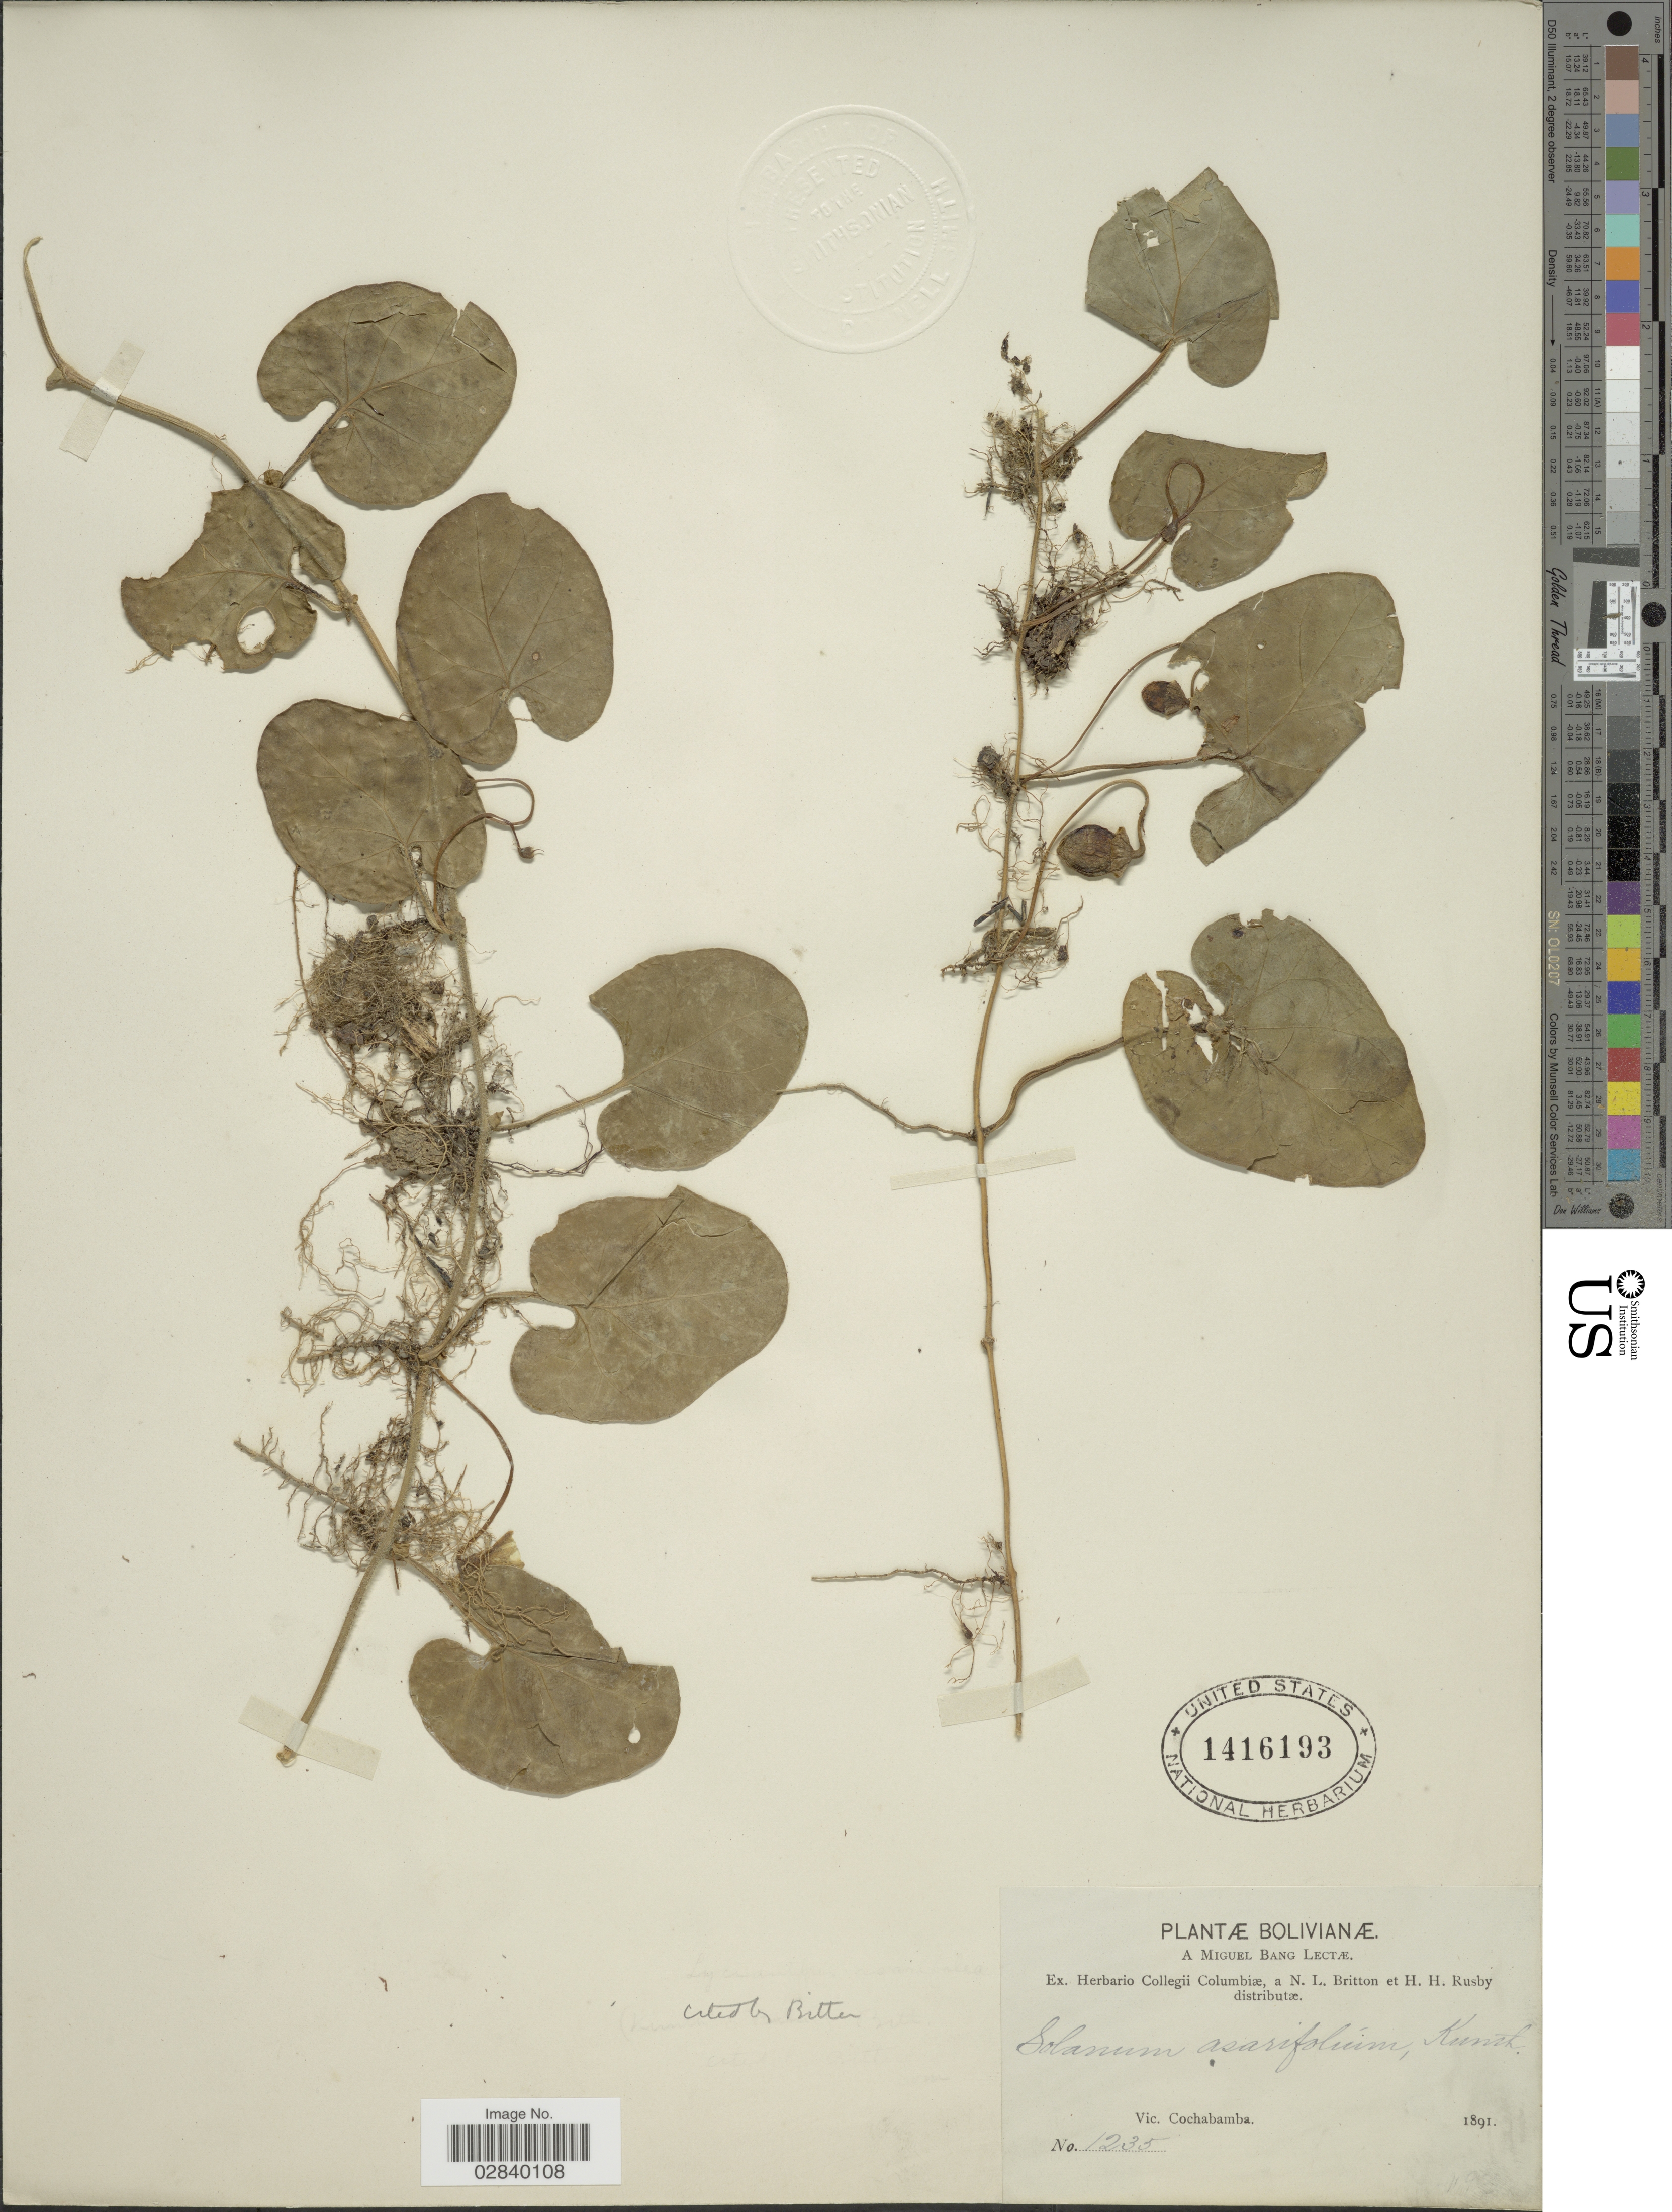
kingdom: Plantae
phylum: Tracheophyta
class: Magnoliopsida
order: Solanales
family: Solanaceae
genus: Lycianthes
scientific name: Lycianthes asarifolia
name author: (Kunth & C.D. Bouché) Bitter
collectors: M. Bang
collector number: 1235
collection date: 1891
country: Bolivia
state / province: Cochabamba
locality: Vic. Cochabamba.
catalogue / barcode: US 1416193